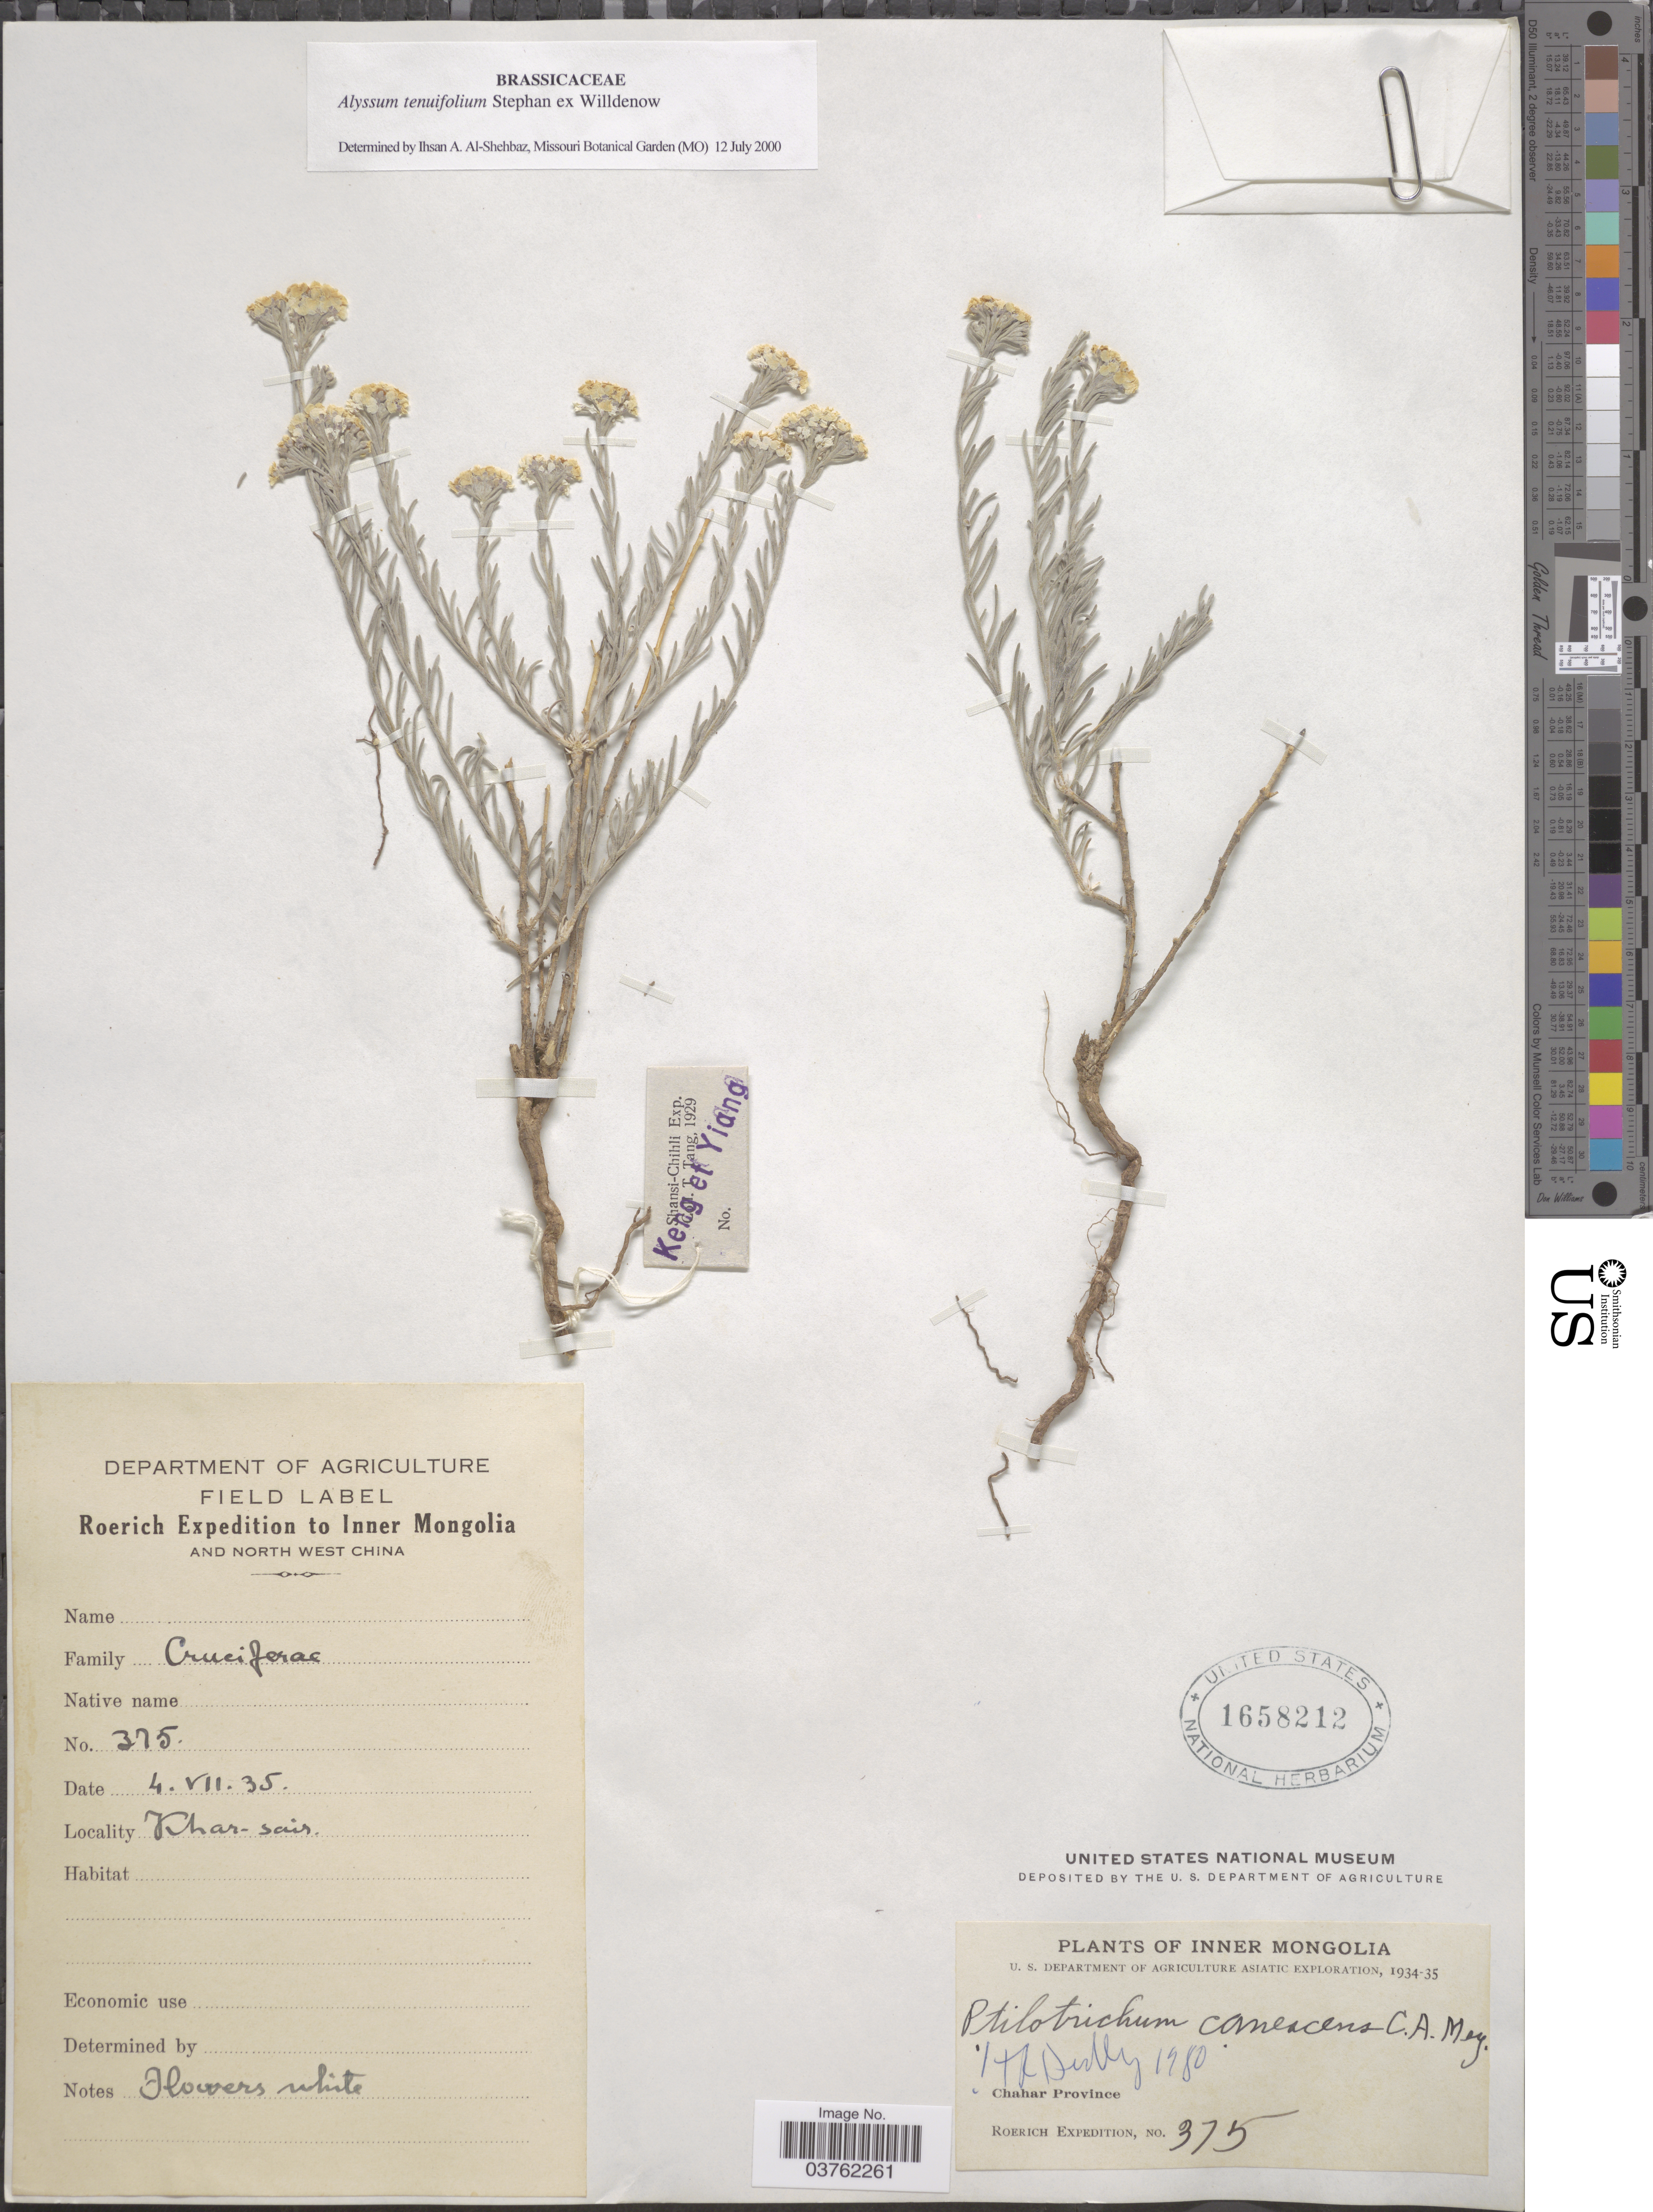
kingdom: Plantae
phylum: Tracheophyta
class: Magnoliopsida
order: Brassicales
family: Brassicaceae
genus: Alyssum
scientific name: Alyssum tenuifolium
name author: Stephan & Willd.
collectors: Roerich Expedition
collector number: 375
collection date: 1935-07-04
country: China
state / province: Nei Monggol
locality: Inner Mongolia. Khar-sais. Chahar Province.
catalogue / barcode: US 1658212